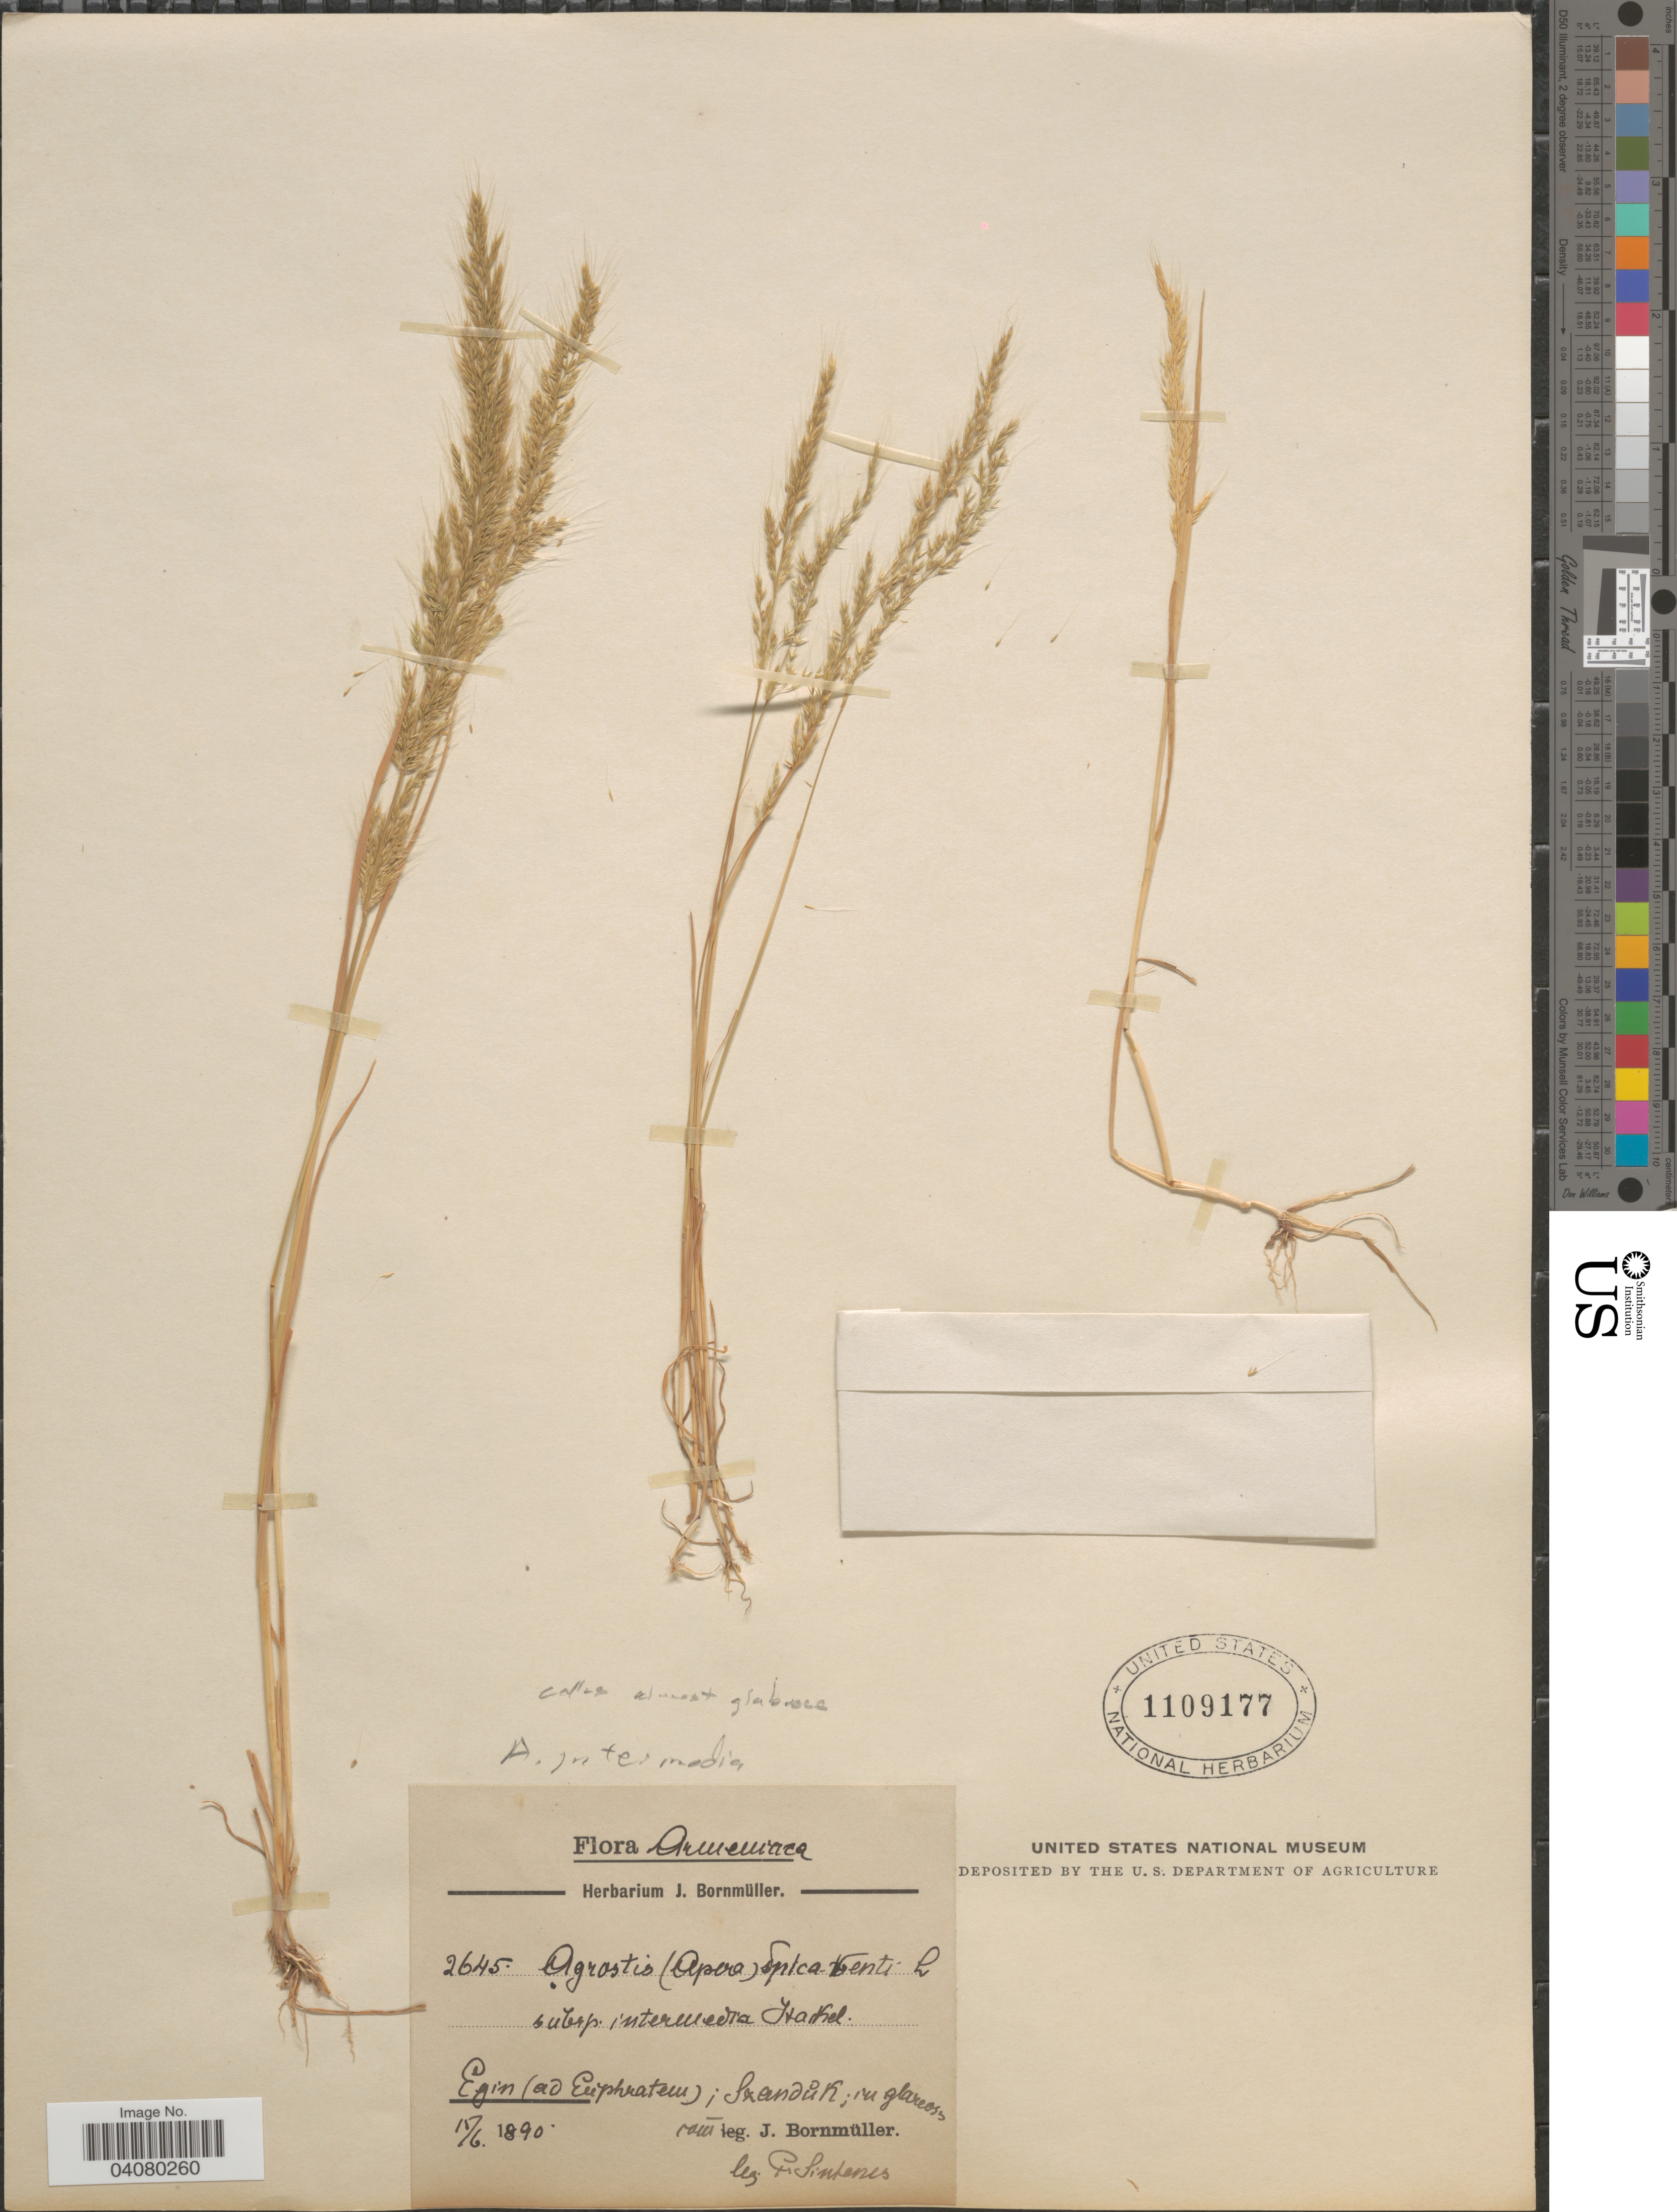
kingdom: Plantae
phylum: Tracheophyta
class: Liliopsida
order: Poales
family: Poaceae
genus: Apera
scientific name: Apera intermedia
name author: Hack.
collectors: P. Sintenis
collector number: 2645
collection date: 1890-06-15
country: Armenia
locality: Egin (ad Euphratem); Szandůk; in glareosis. [interpreted]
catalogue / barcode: US 1109177